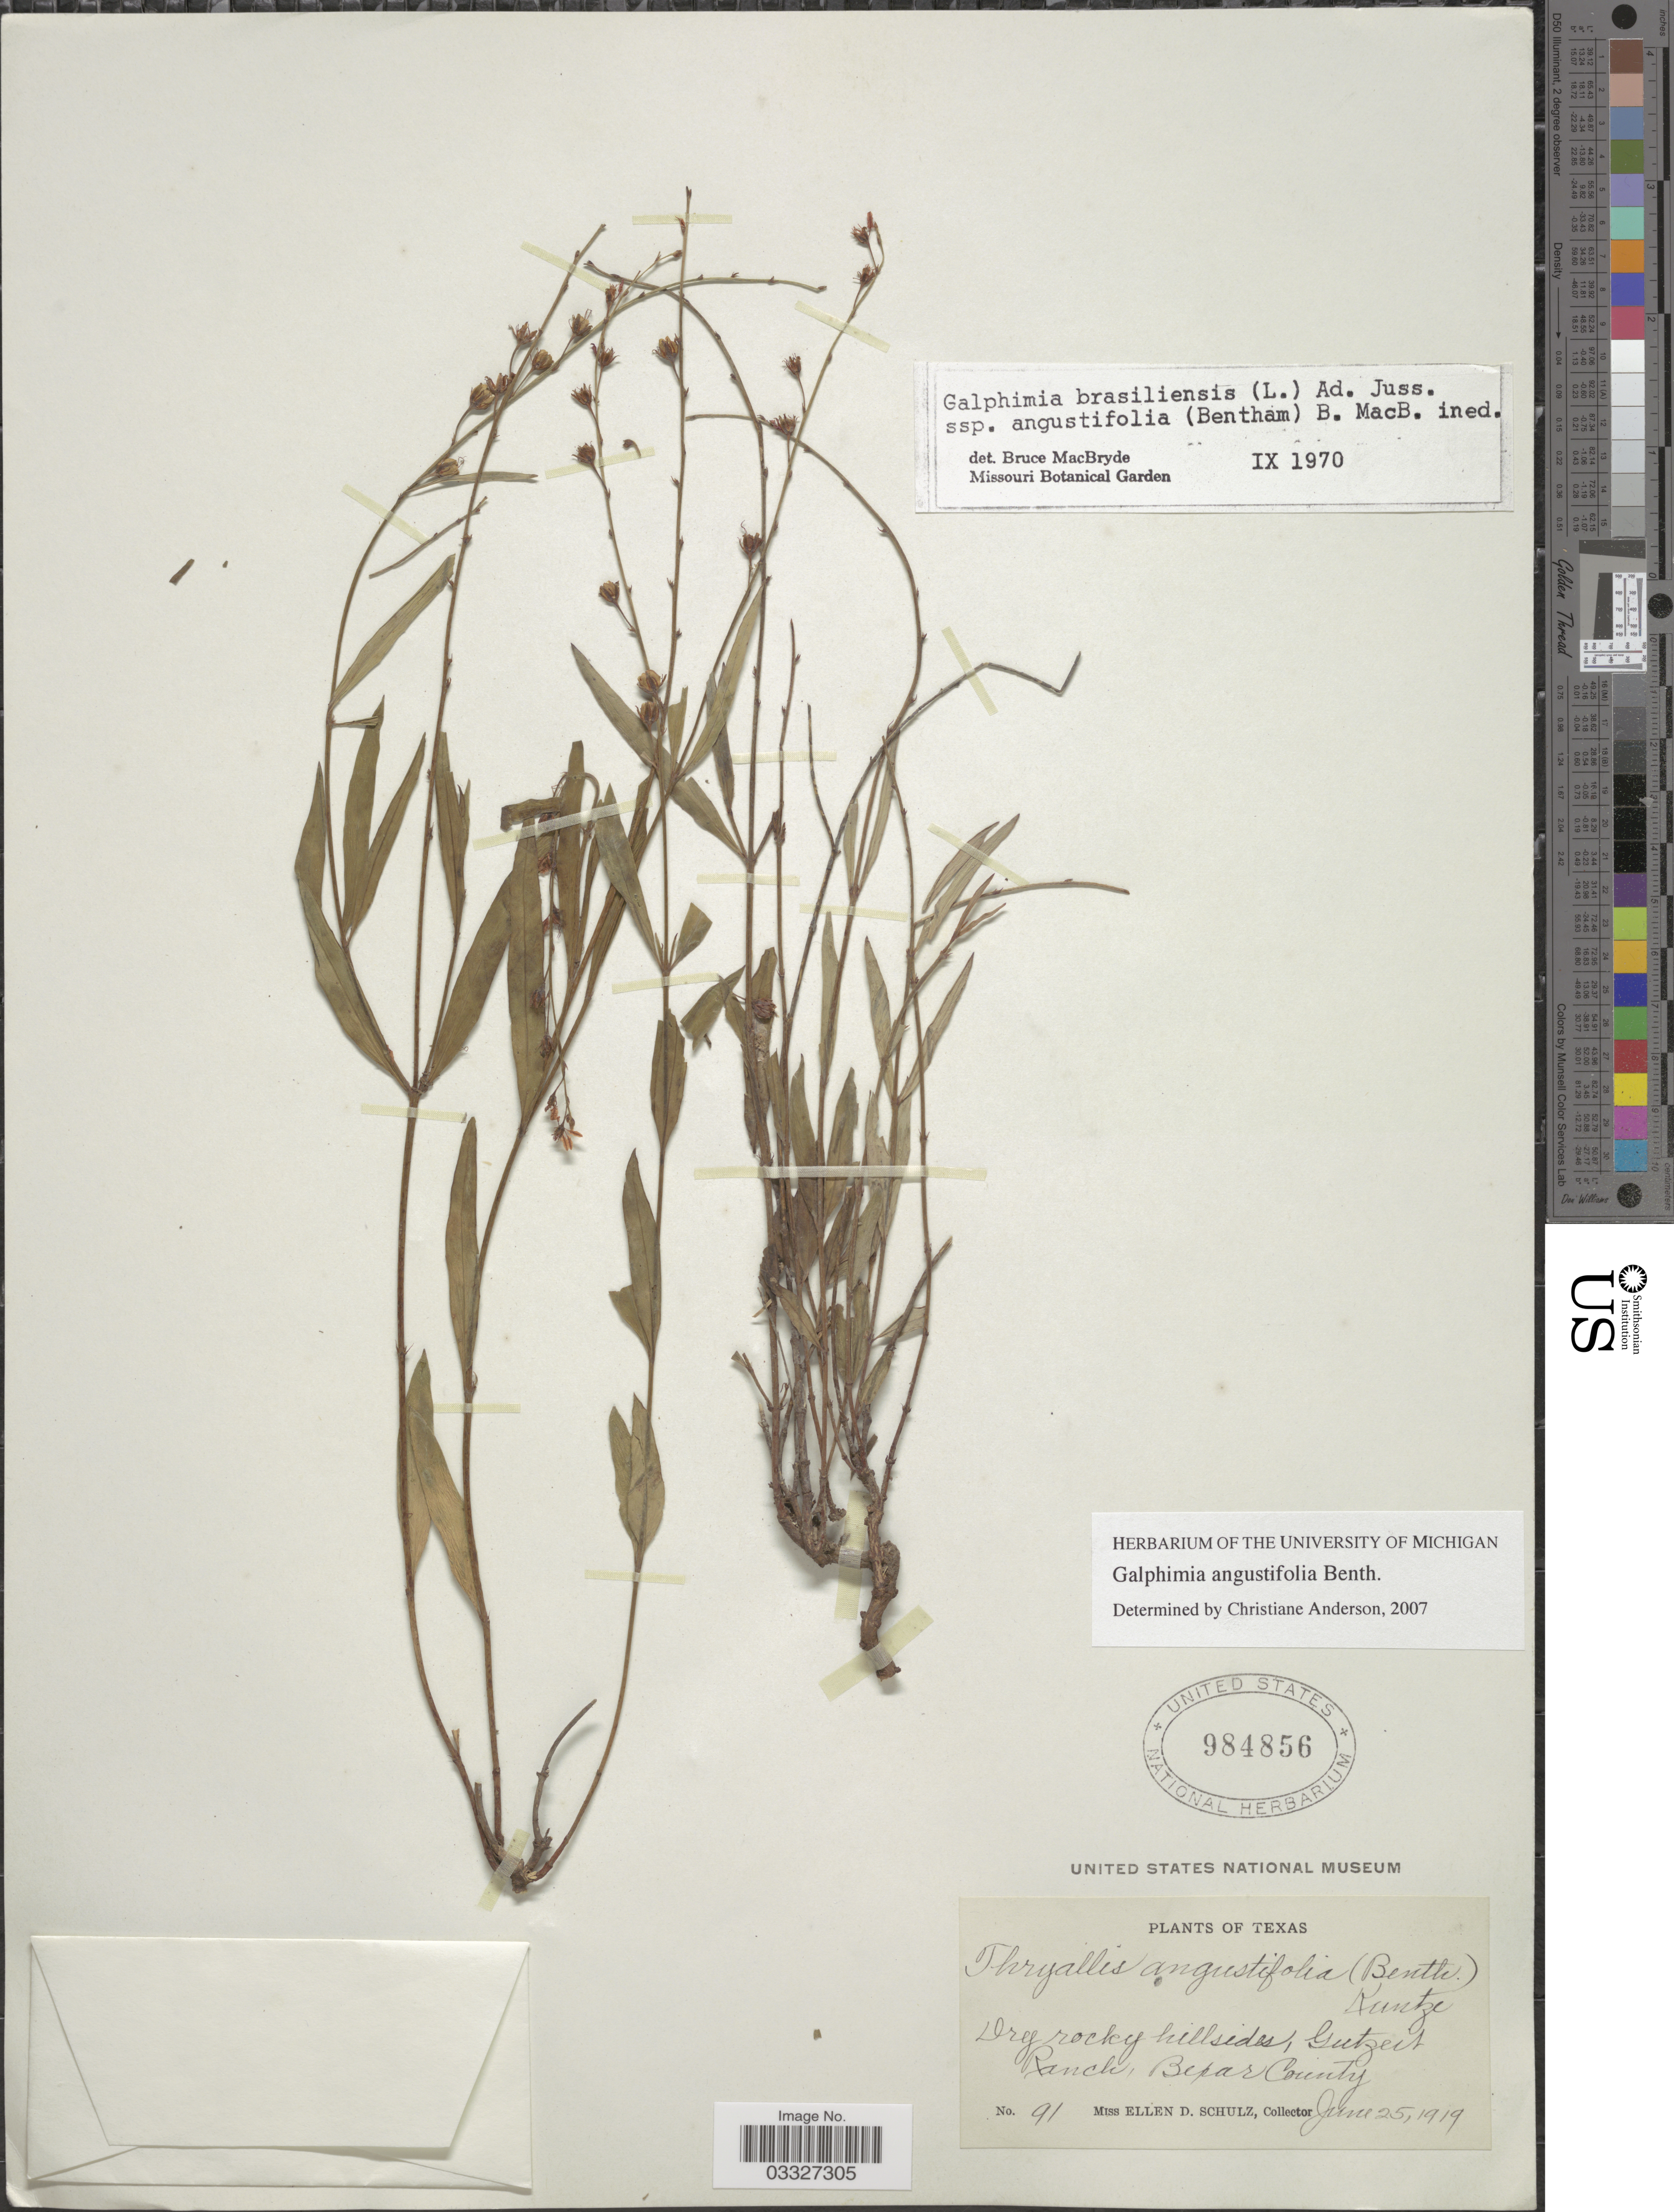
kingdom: Plantae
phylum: Tracheophyta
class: Magnoliopsida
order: Malpighiales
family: Malpighiaceae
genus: Galphimia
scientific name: Galphimia angustifolia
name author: Benth.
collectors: E. D. Schulz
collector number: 91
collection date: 1919-06-25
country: United States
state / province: Texas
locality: Dry rocky hillsides, Gutzeit Ranch, Bexar County.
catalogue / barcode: US 984856